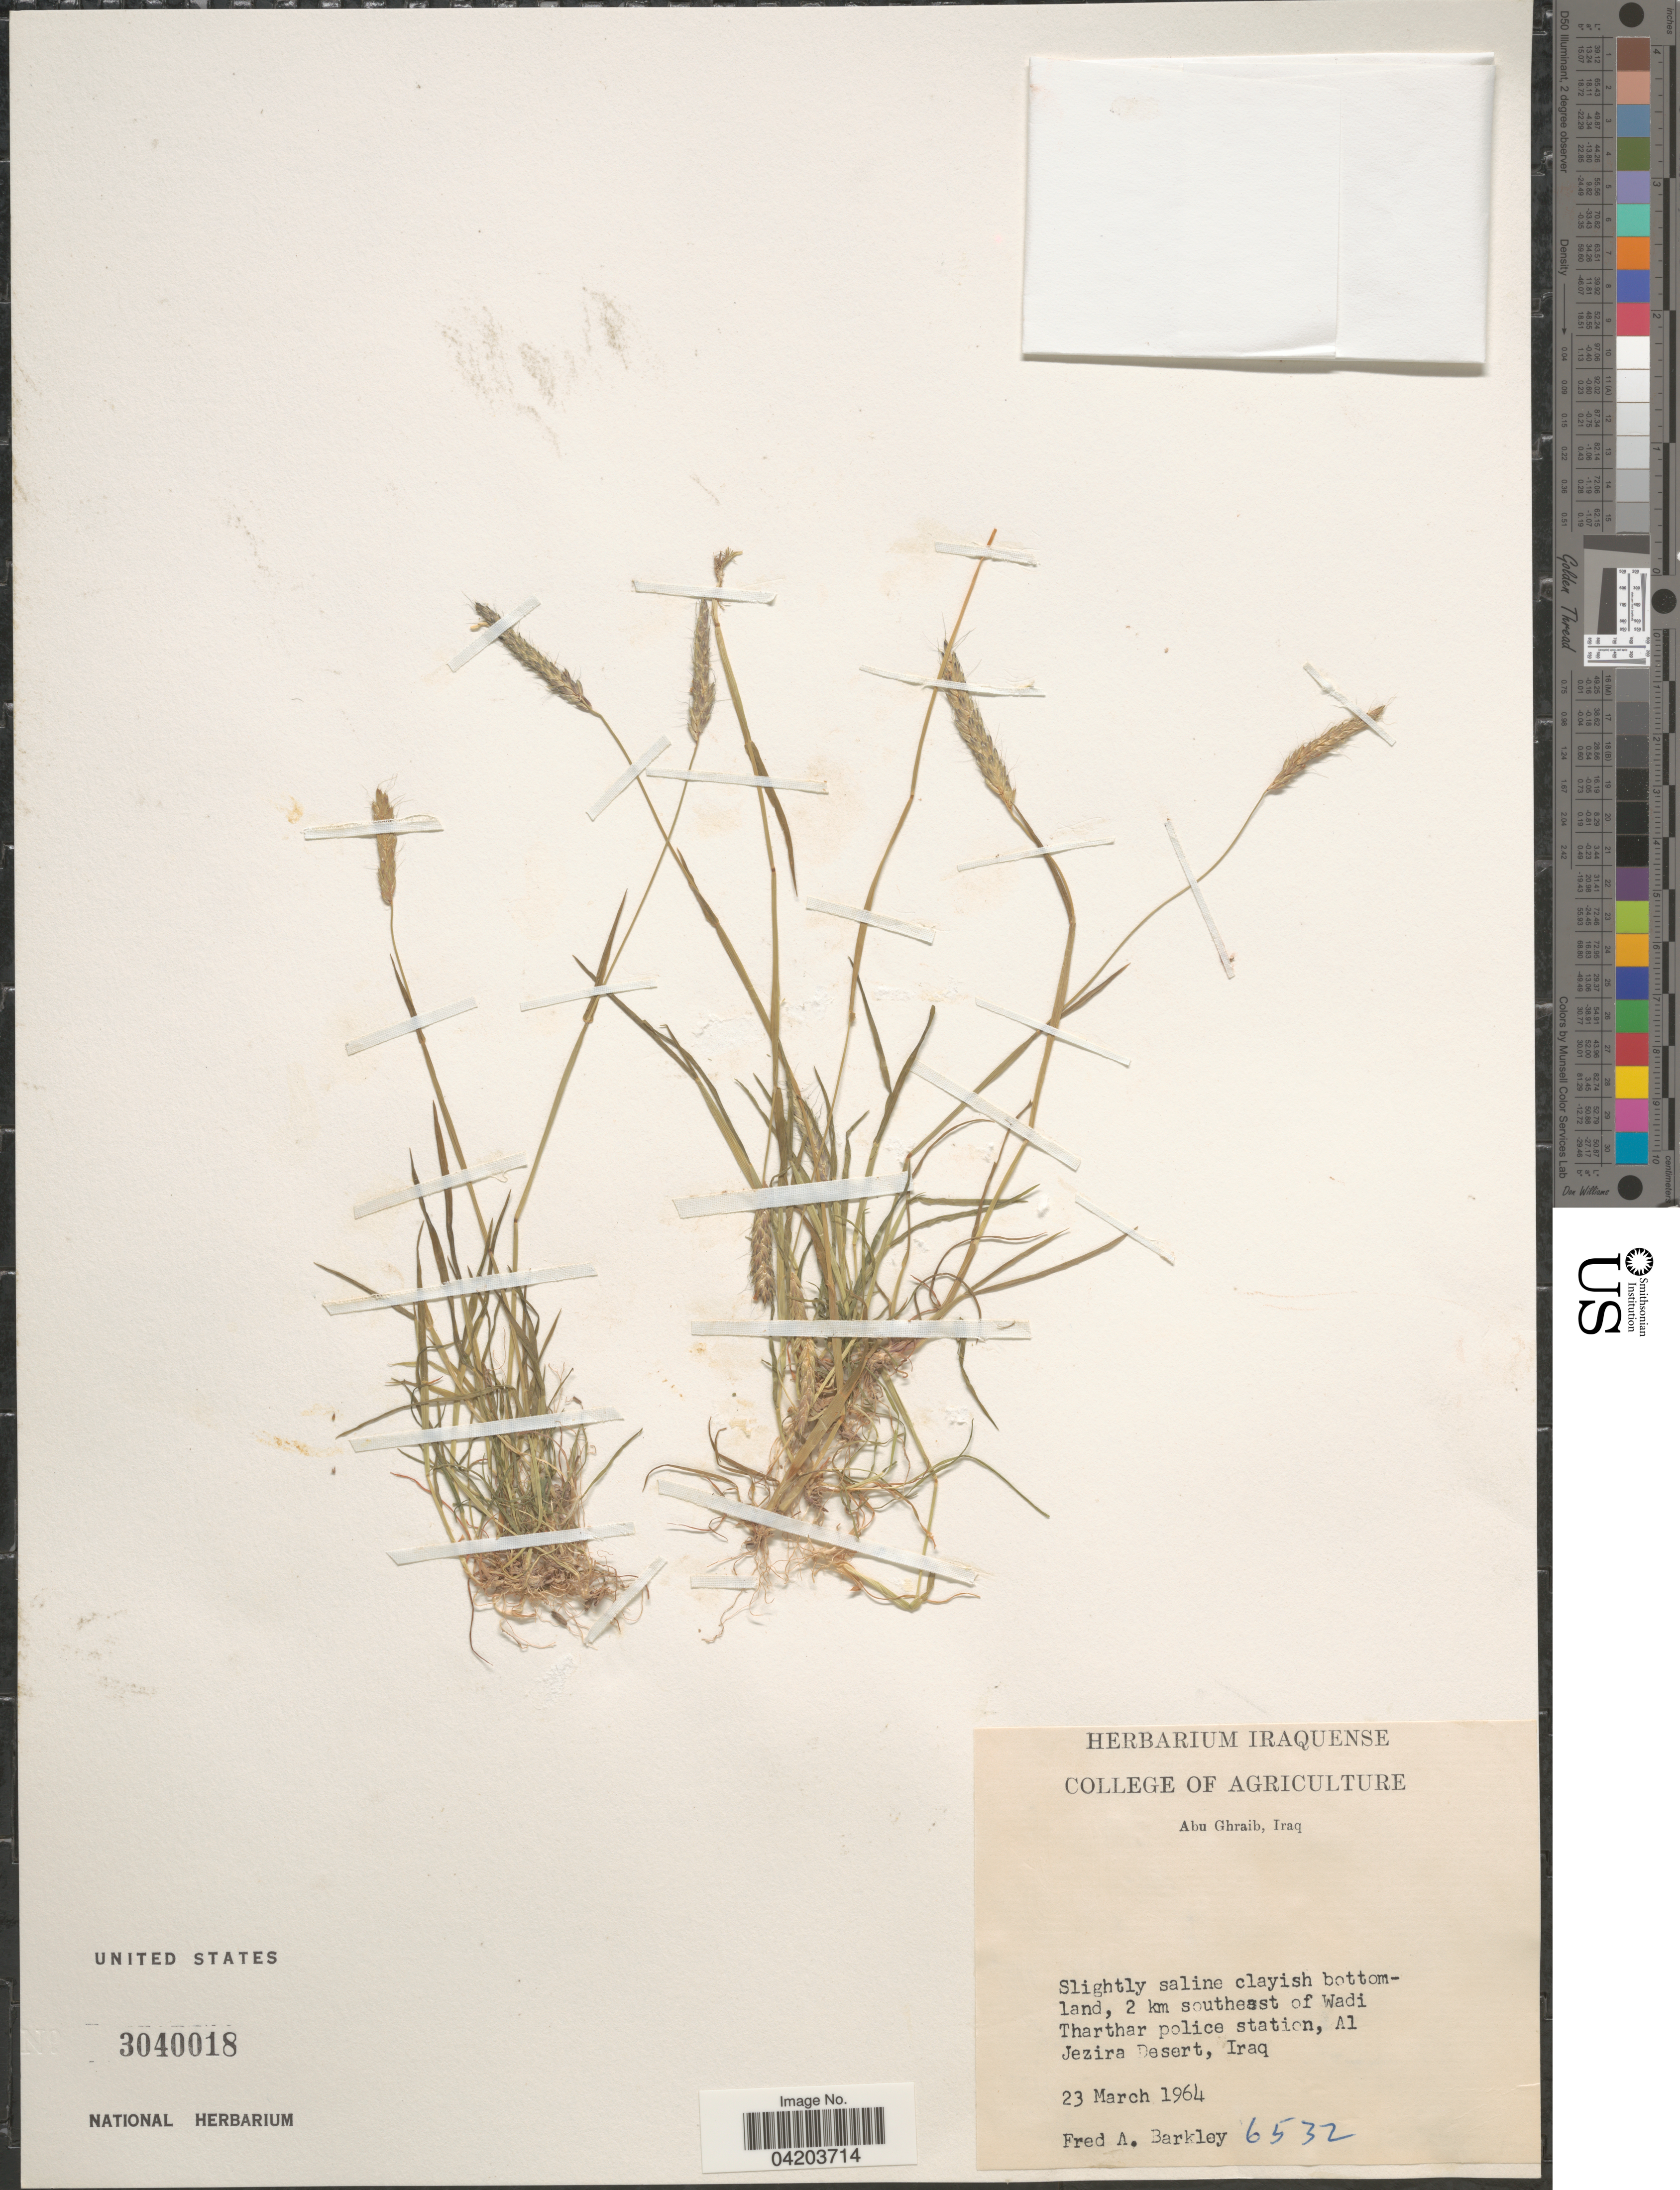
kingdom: Plantae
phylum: Tracheophyta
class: Liliopsida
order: Poales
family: Poaceae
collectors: F. A. Barkley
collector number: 6532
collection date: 1964-03-23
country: Iraq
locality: Abu Ghraib. 2 km southeast of Wadi Tharthar police station, Al Jezira Desert.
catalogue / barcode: US 3040018